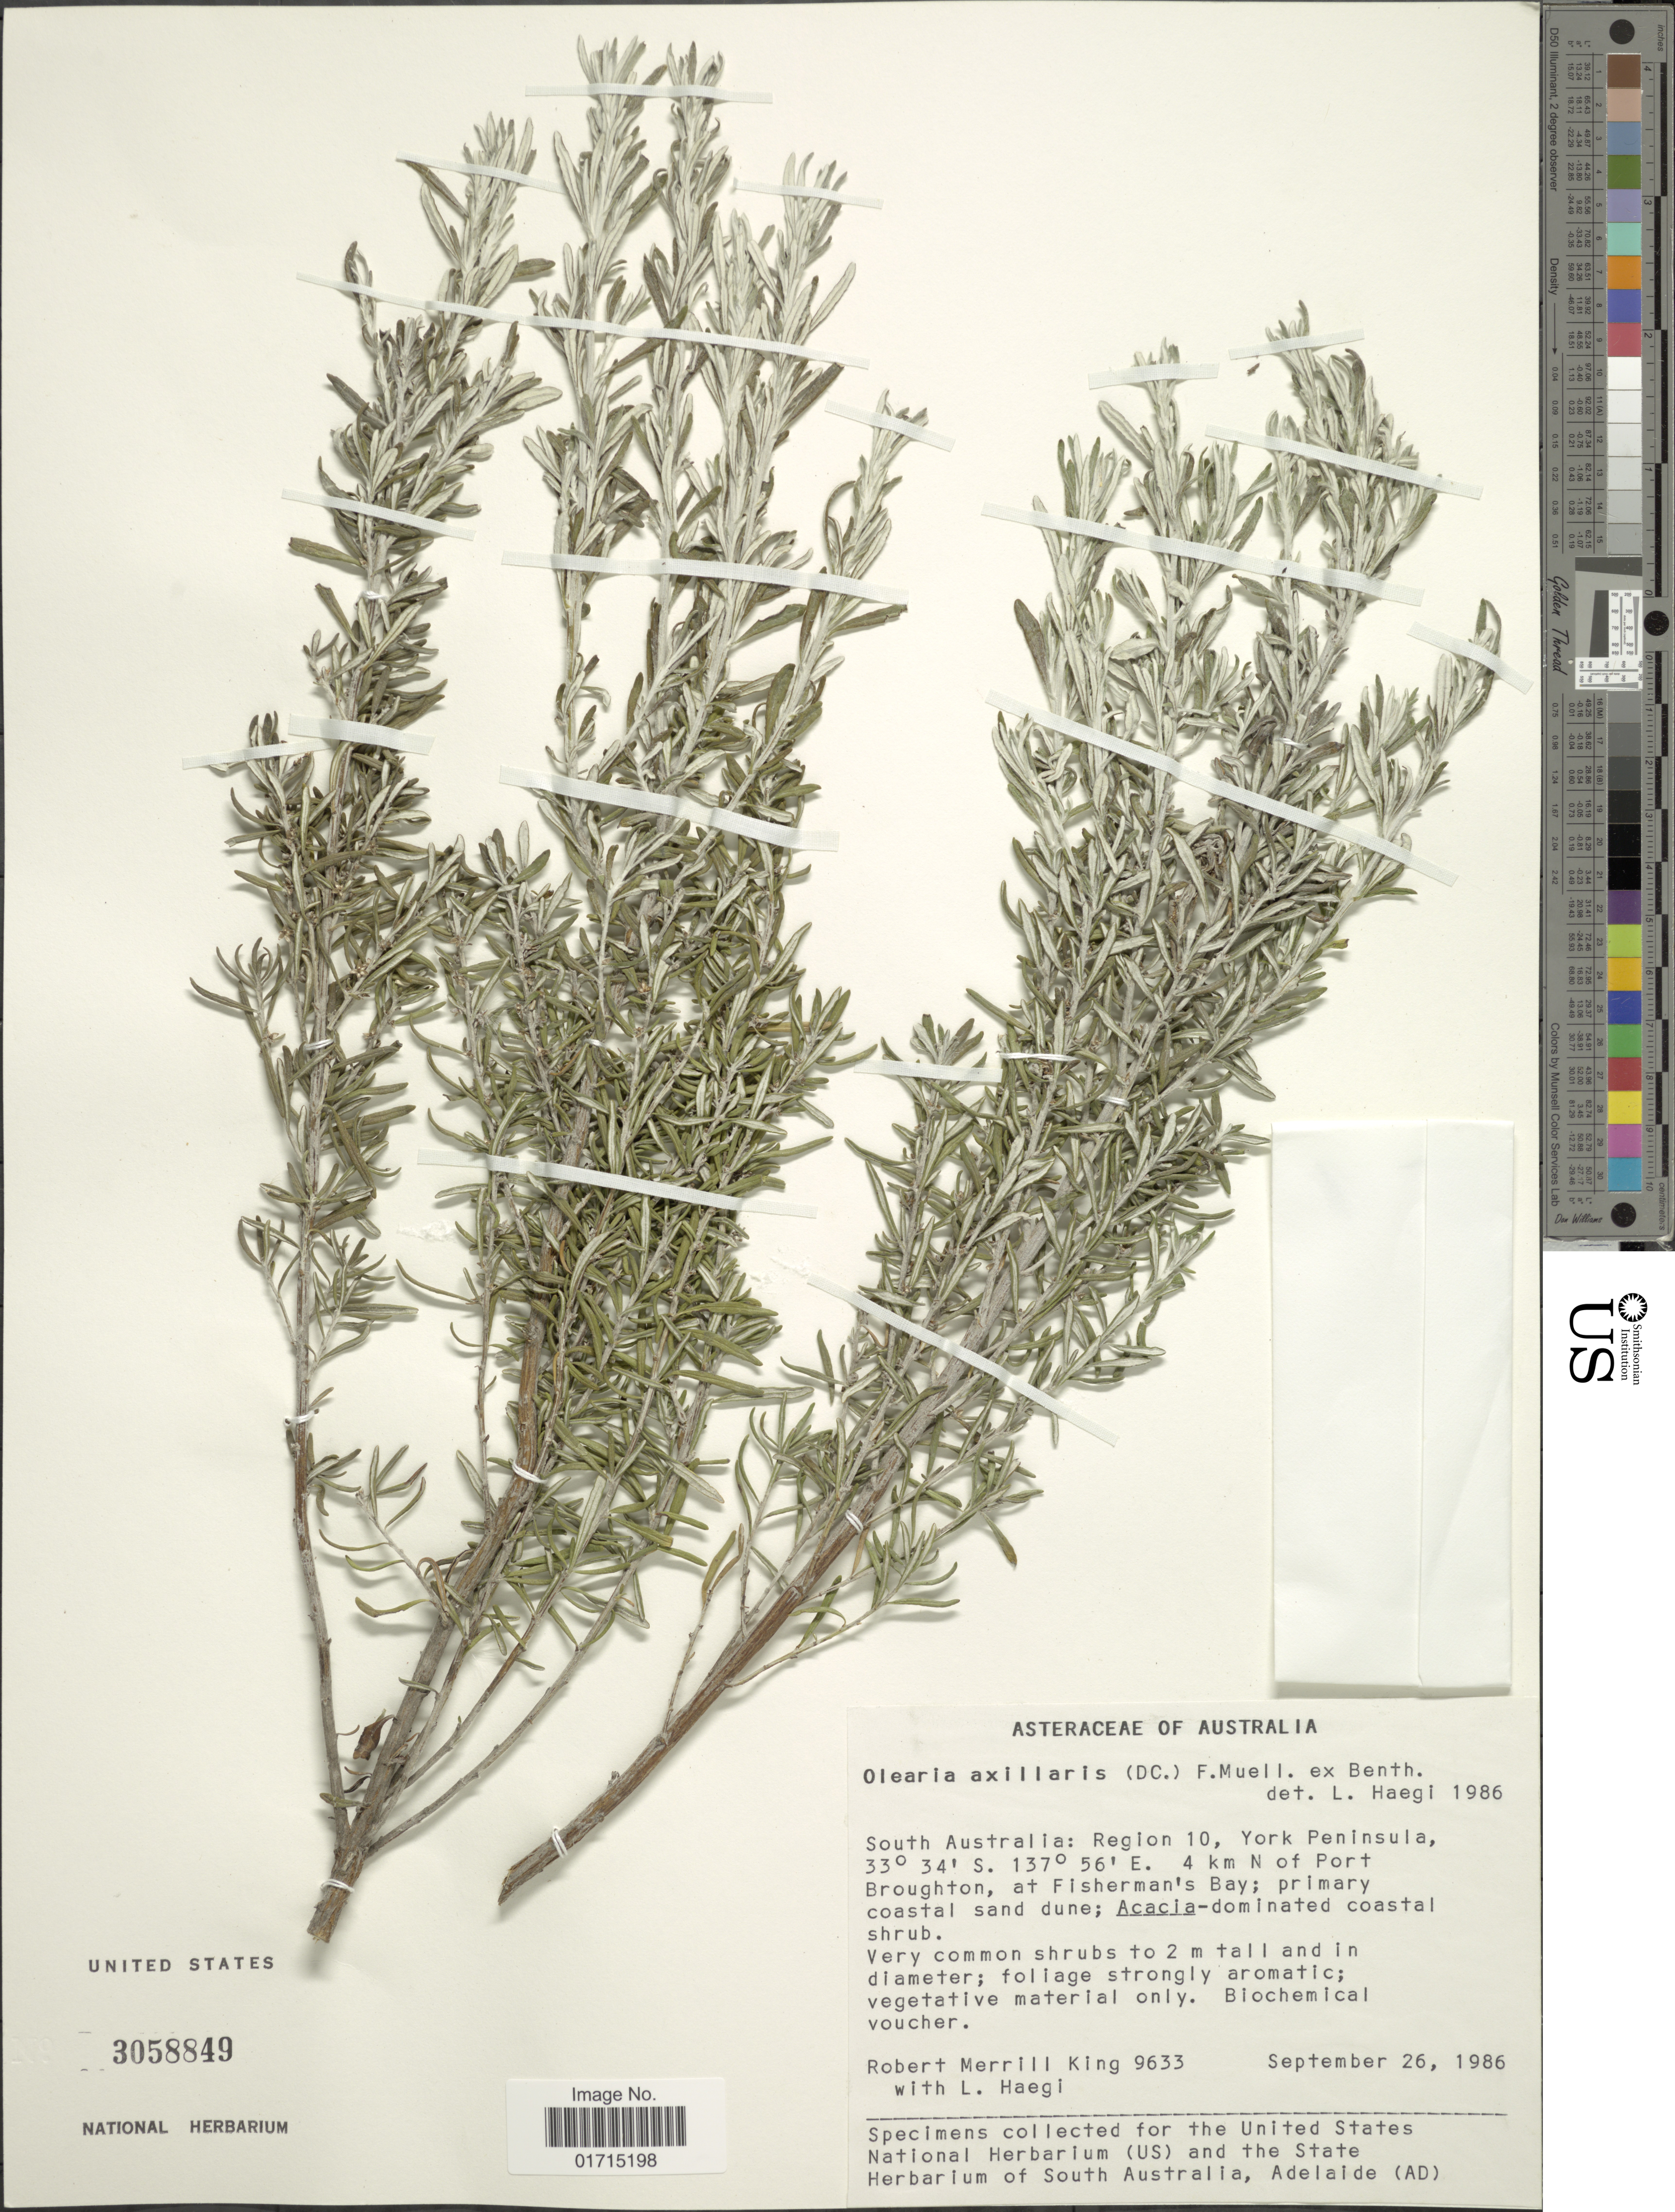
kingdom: Plantae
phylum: Tracheophyta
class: Magnoliopsida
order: Asterales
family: Asteraceae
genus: Olearia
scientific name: Olearia axillaris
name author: (DC.) F. Muell. ex Benth.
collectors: R. M. King & L. Haegi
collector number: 9633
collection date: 1989-09-26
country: Australia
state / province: South Australia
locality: Region 10, York Peninsula, 4 km N of Port Broughton, at Fisherman's Bay ;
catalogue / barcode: US 3058849